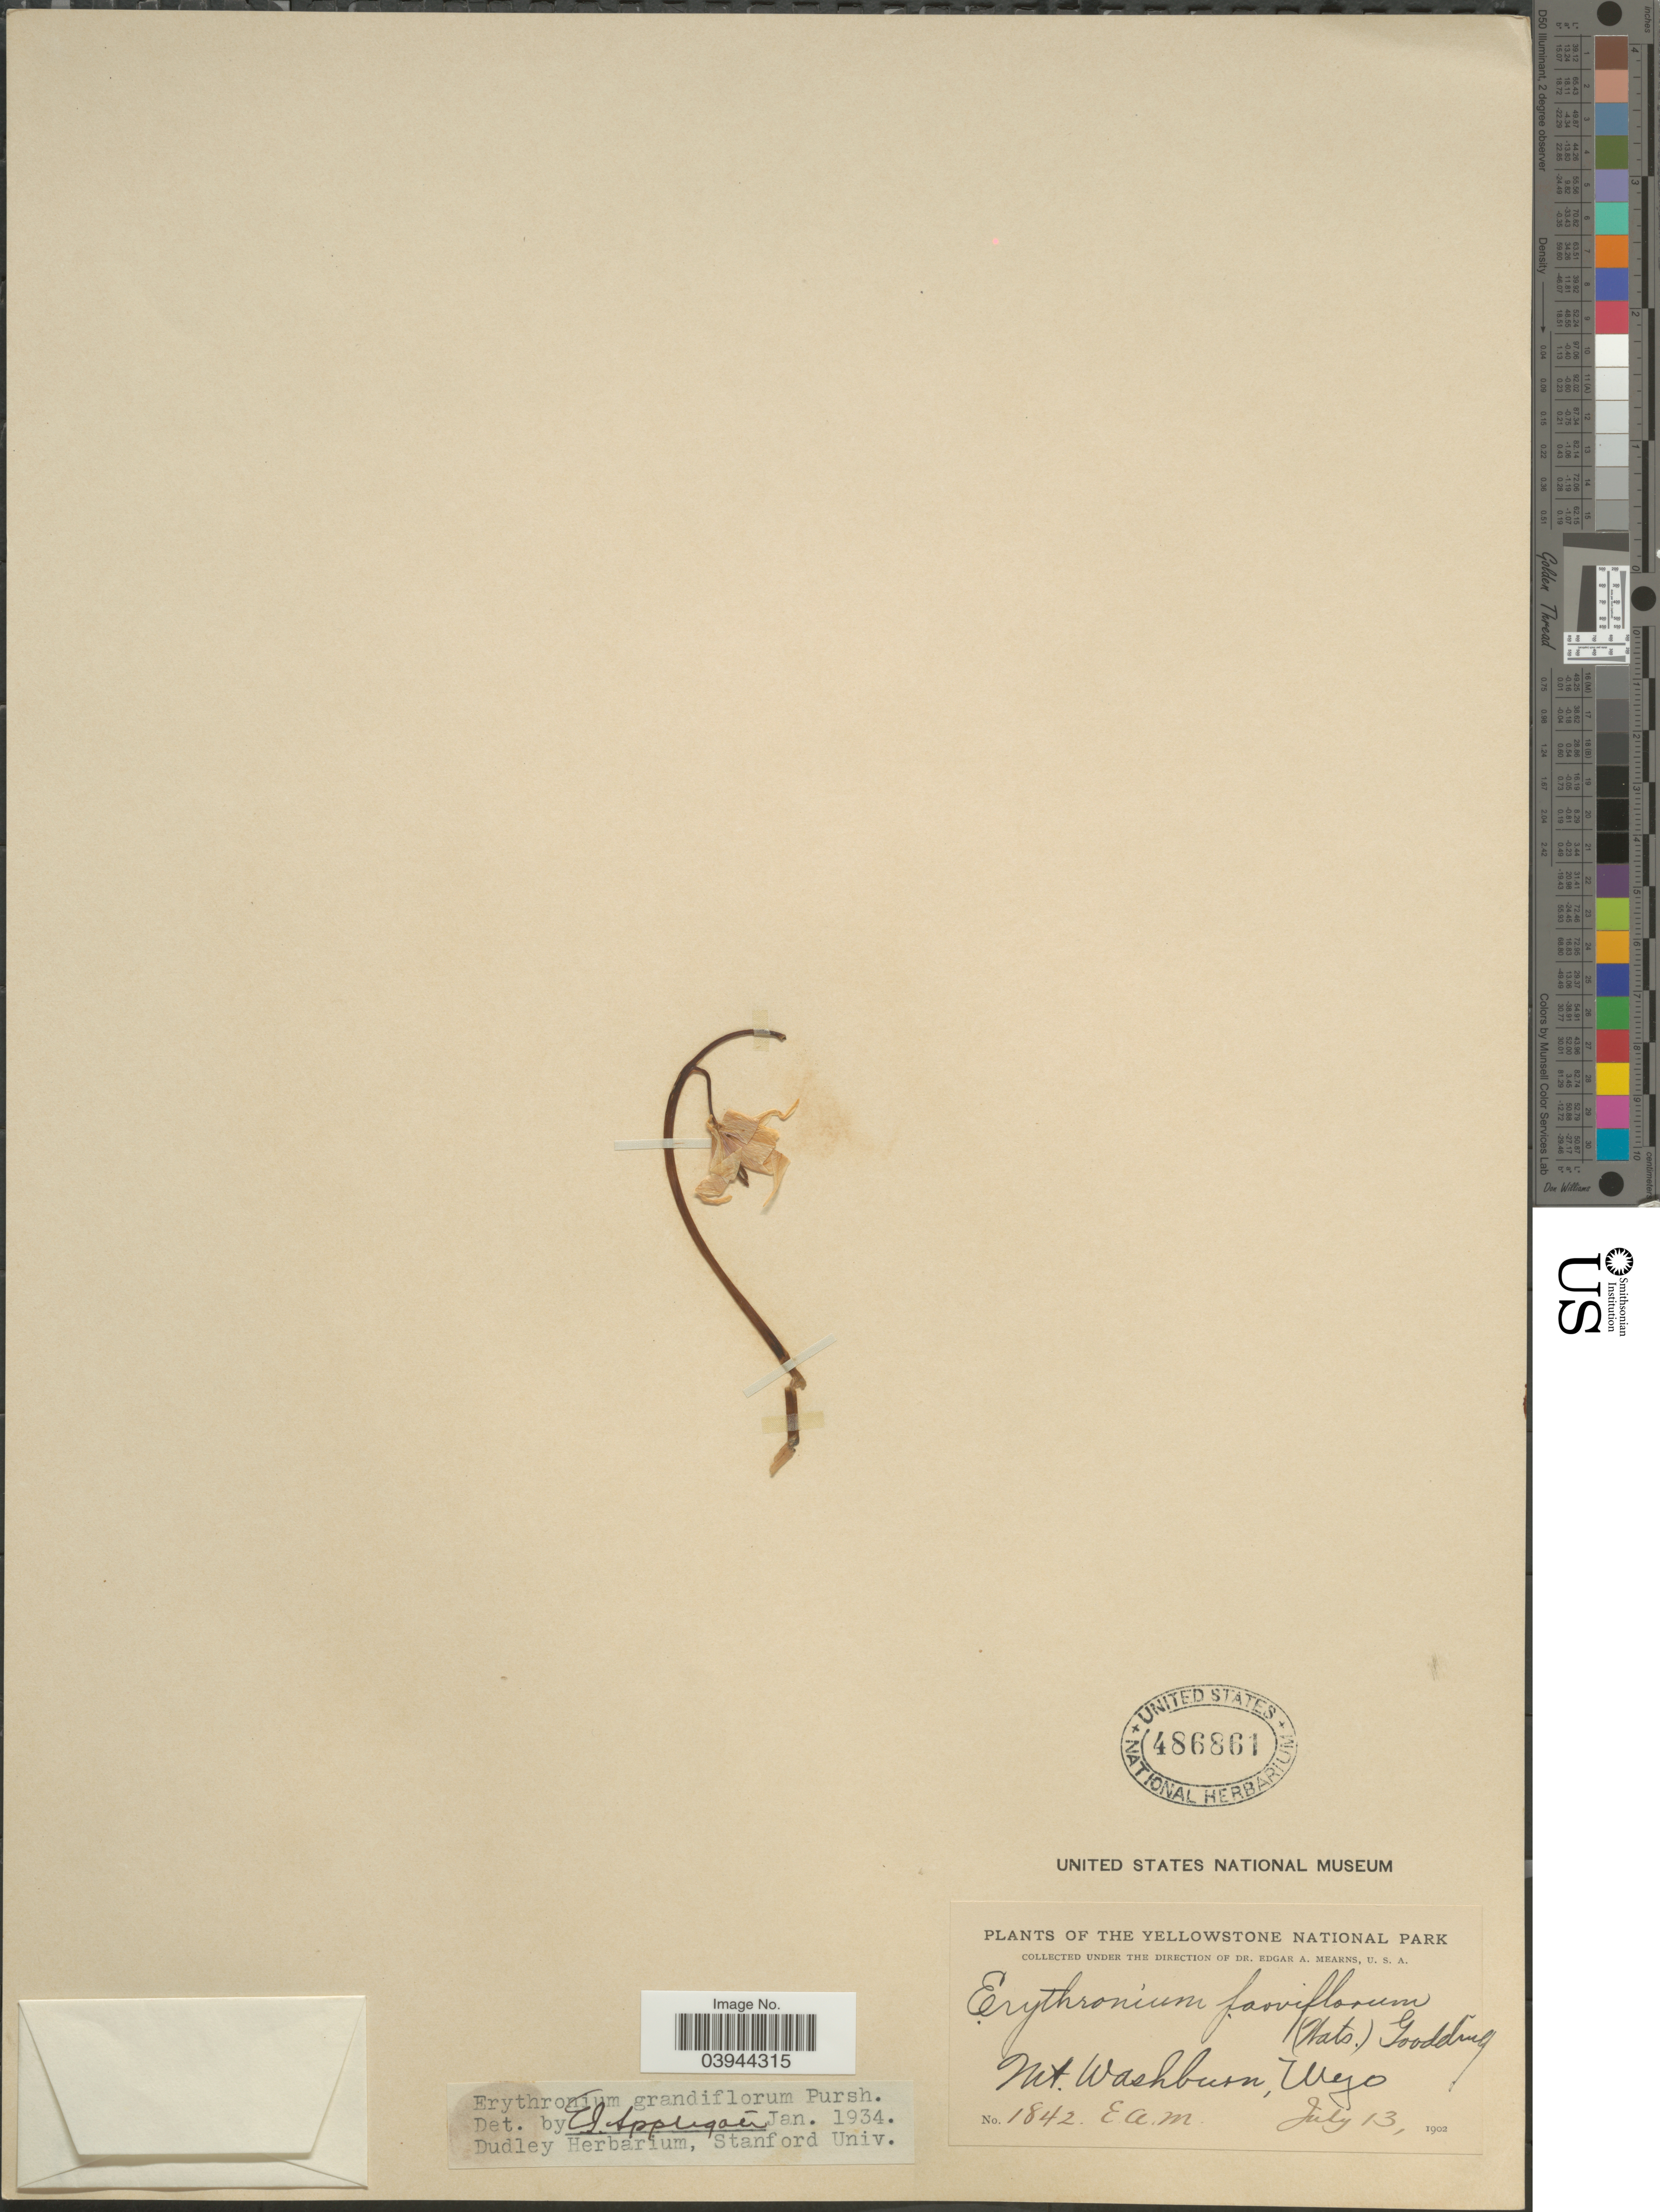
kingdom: Plantae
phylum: Tracheophyta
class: Liliopsida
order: Liliales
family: Liliaceae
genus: Erythronium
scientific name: Erythronium grandiflorum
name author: Pursh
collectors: E. A. Mearns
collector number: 1842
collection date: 1902-07-13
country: United States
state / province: Wyoming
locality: Yellowstone National Park. Mt. Washburn.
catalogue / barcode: US 486861